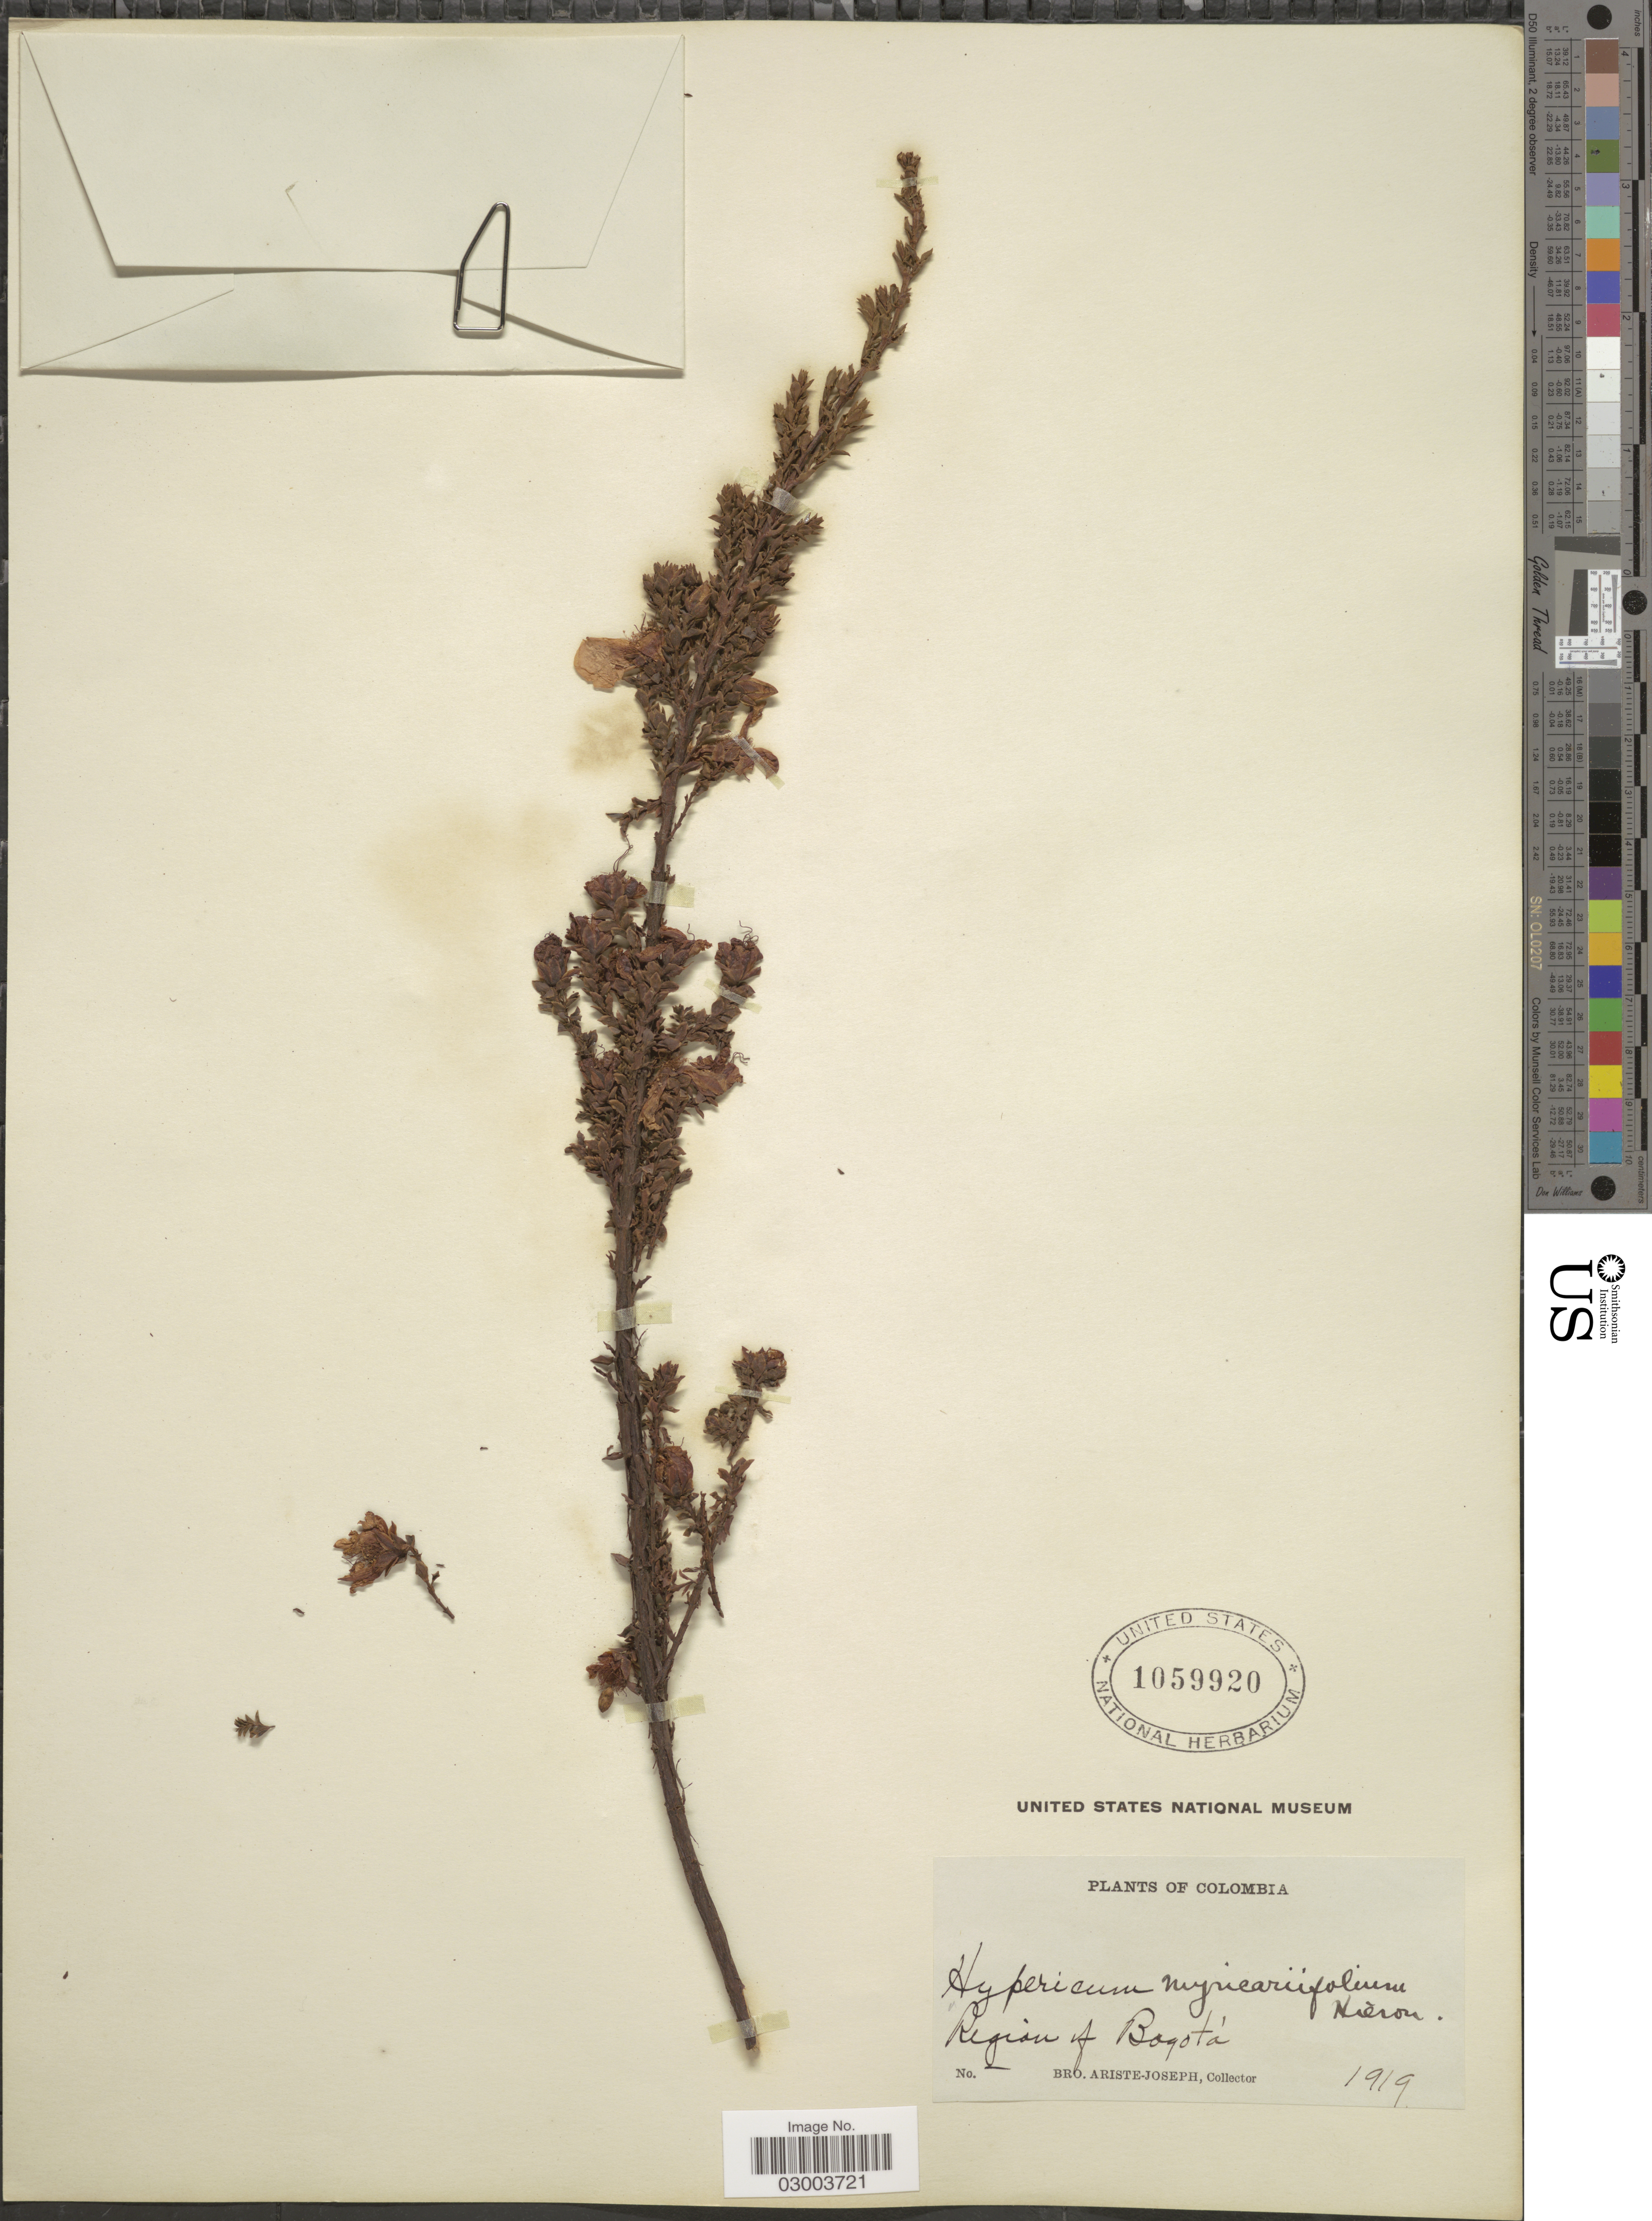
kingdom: Plantae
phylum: Tracheophyta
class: Magnoliopsida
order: Malpighiales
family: Hypericaceae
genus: Hypericum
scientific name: Hypericum myricariifolium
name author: Hieron.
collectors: Bro. Ariste-Joseph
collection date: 1919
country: Colombia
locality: Region of Bogotá.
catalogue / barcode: US 1059920